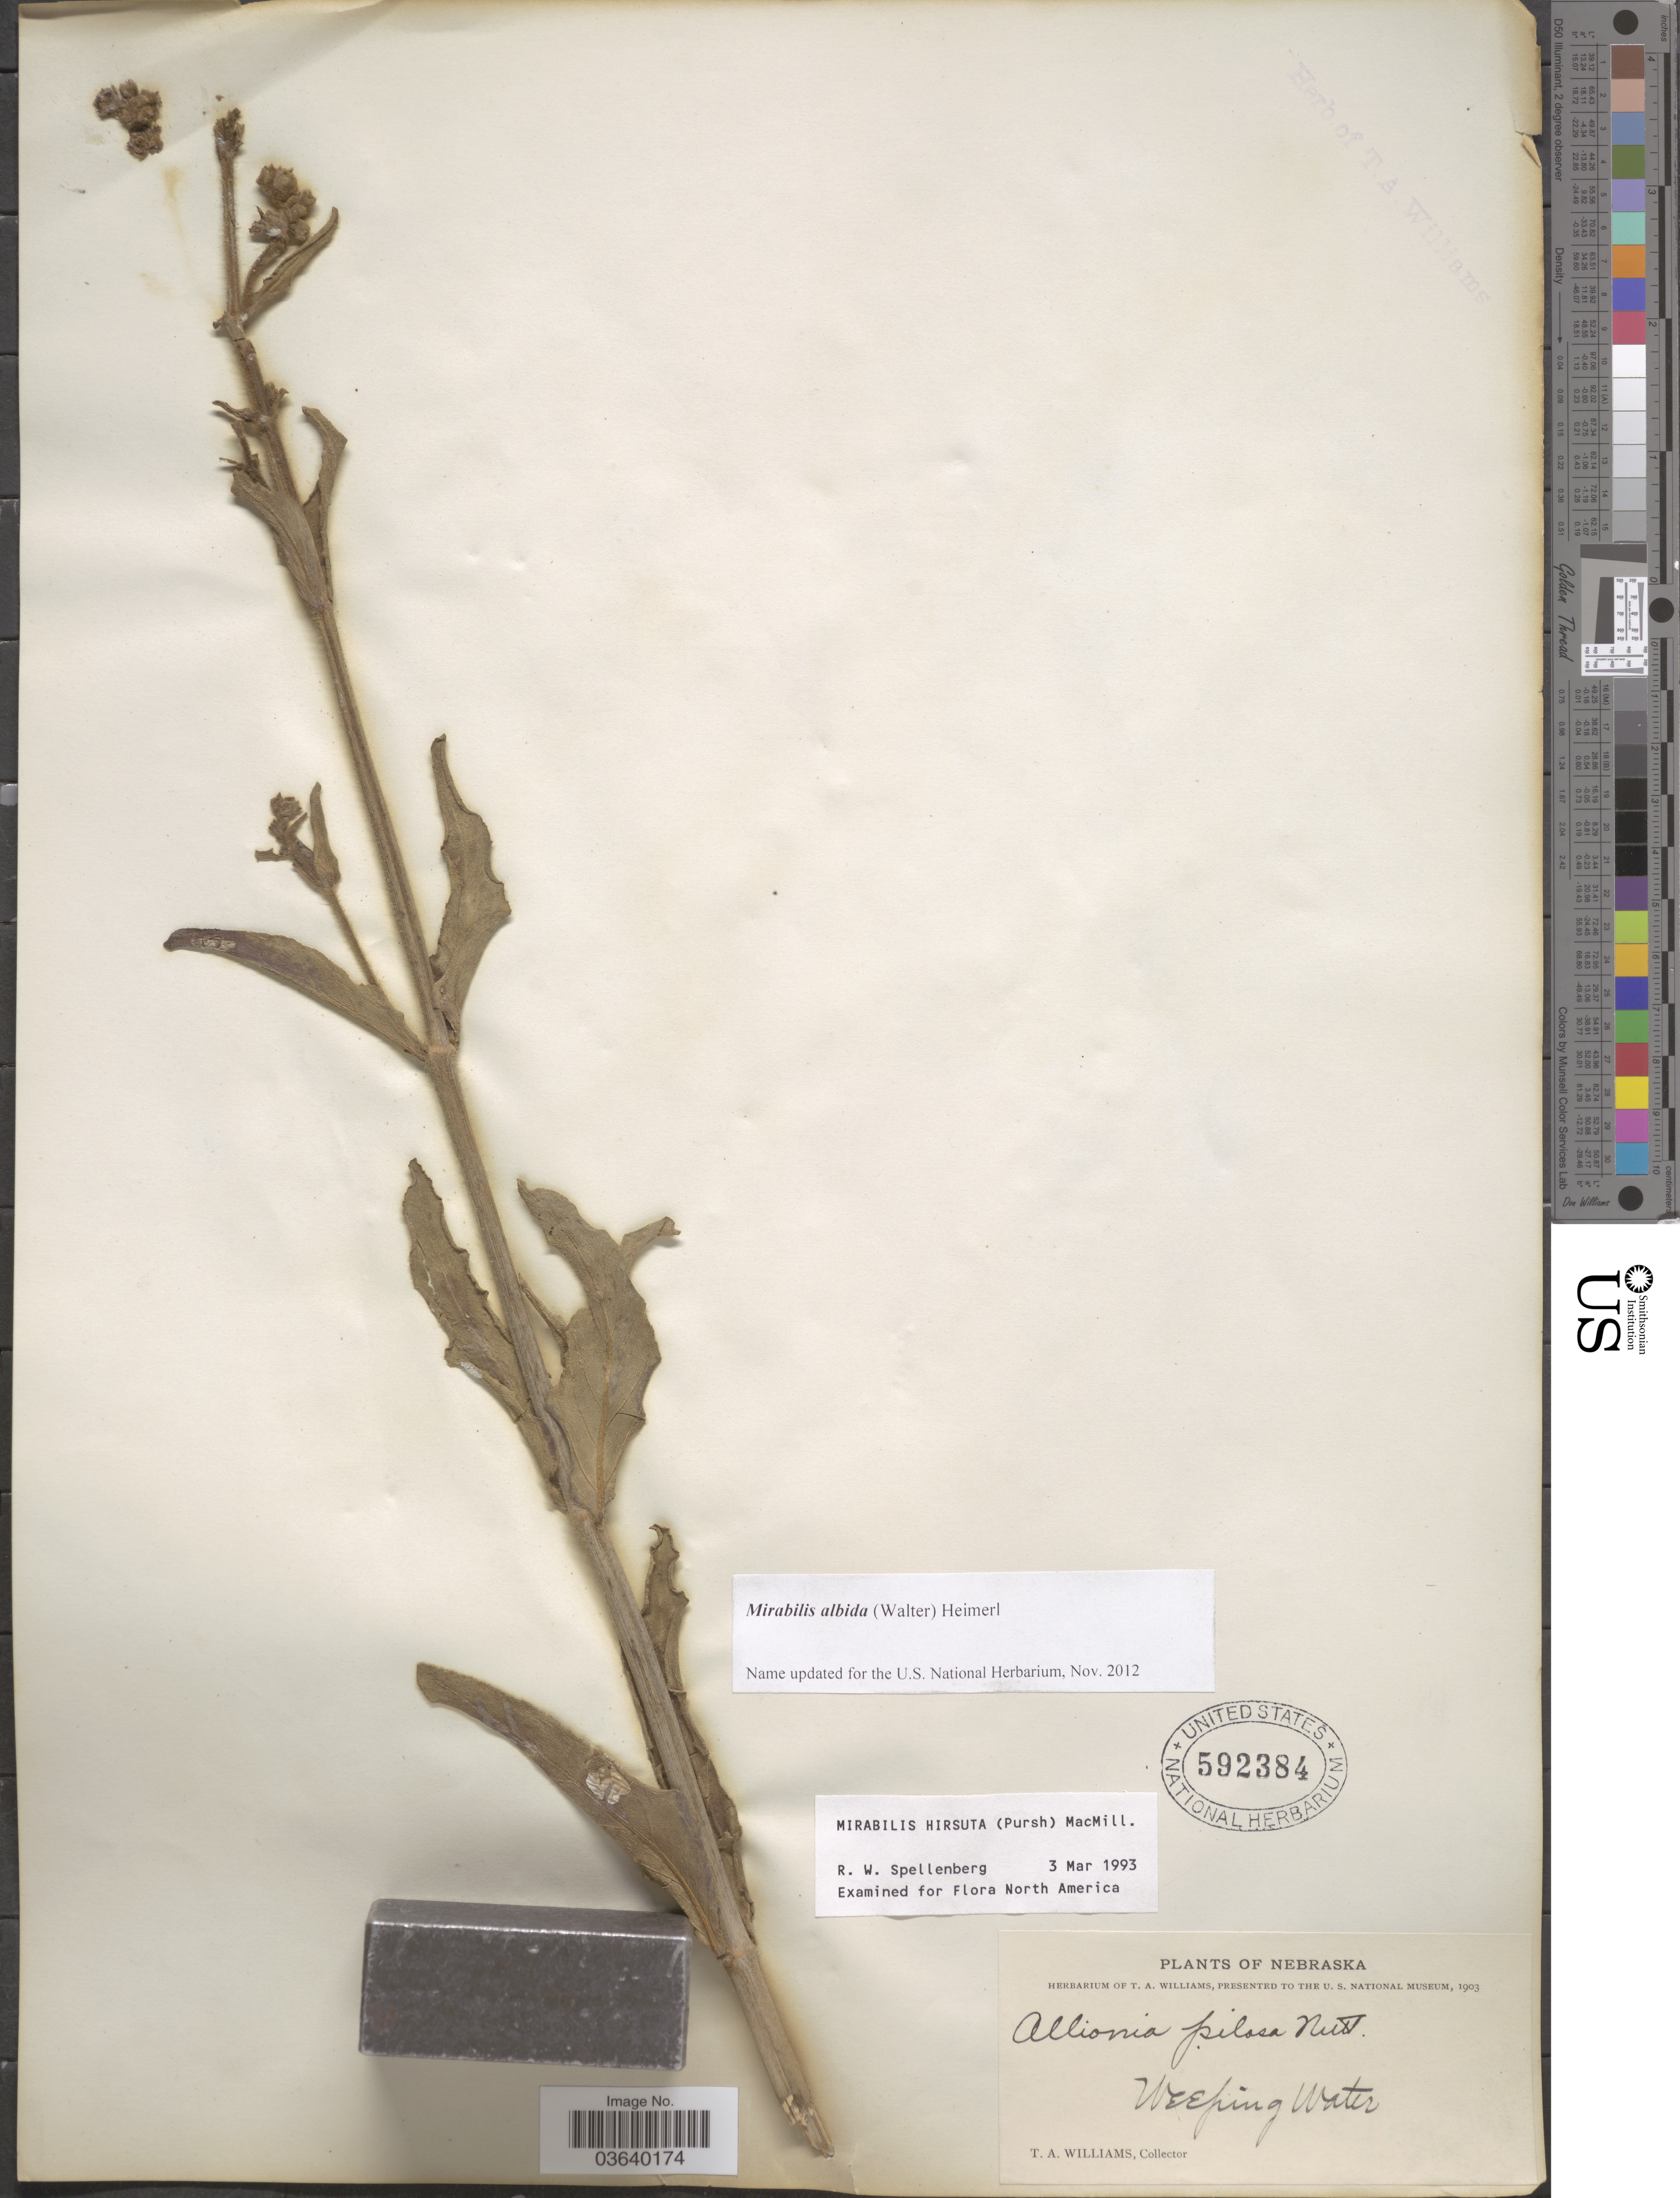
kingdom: Plantae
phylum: Tracheophyta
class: Magnoliopsida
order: Caryophyllales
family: Nyctaginaceae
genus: Mirabilis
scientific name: Mirabilis albida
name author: (Walter) Heimerl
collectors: T. Williams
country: United States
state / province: Nebraska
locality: Weeping Water.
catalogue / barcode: US 592384